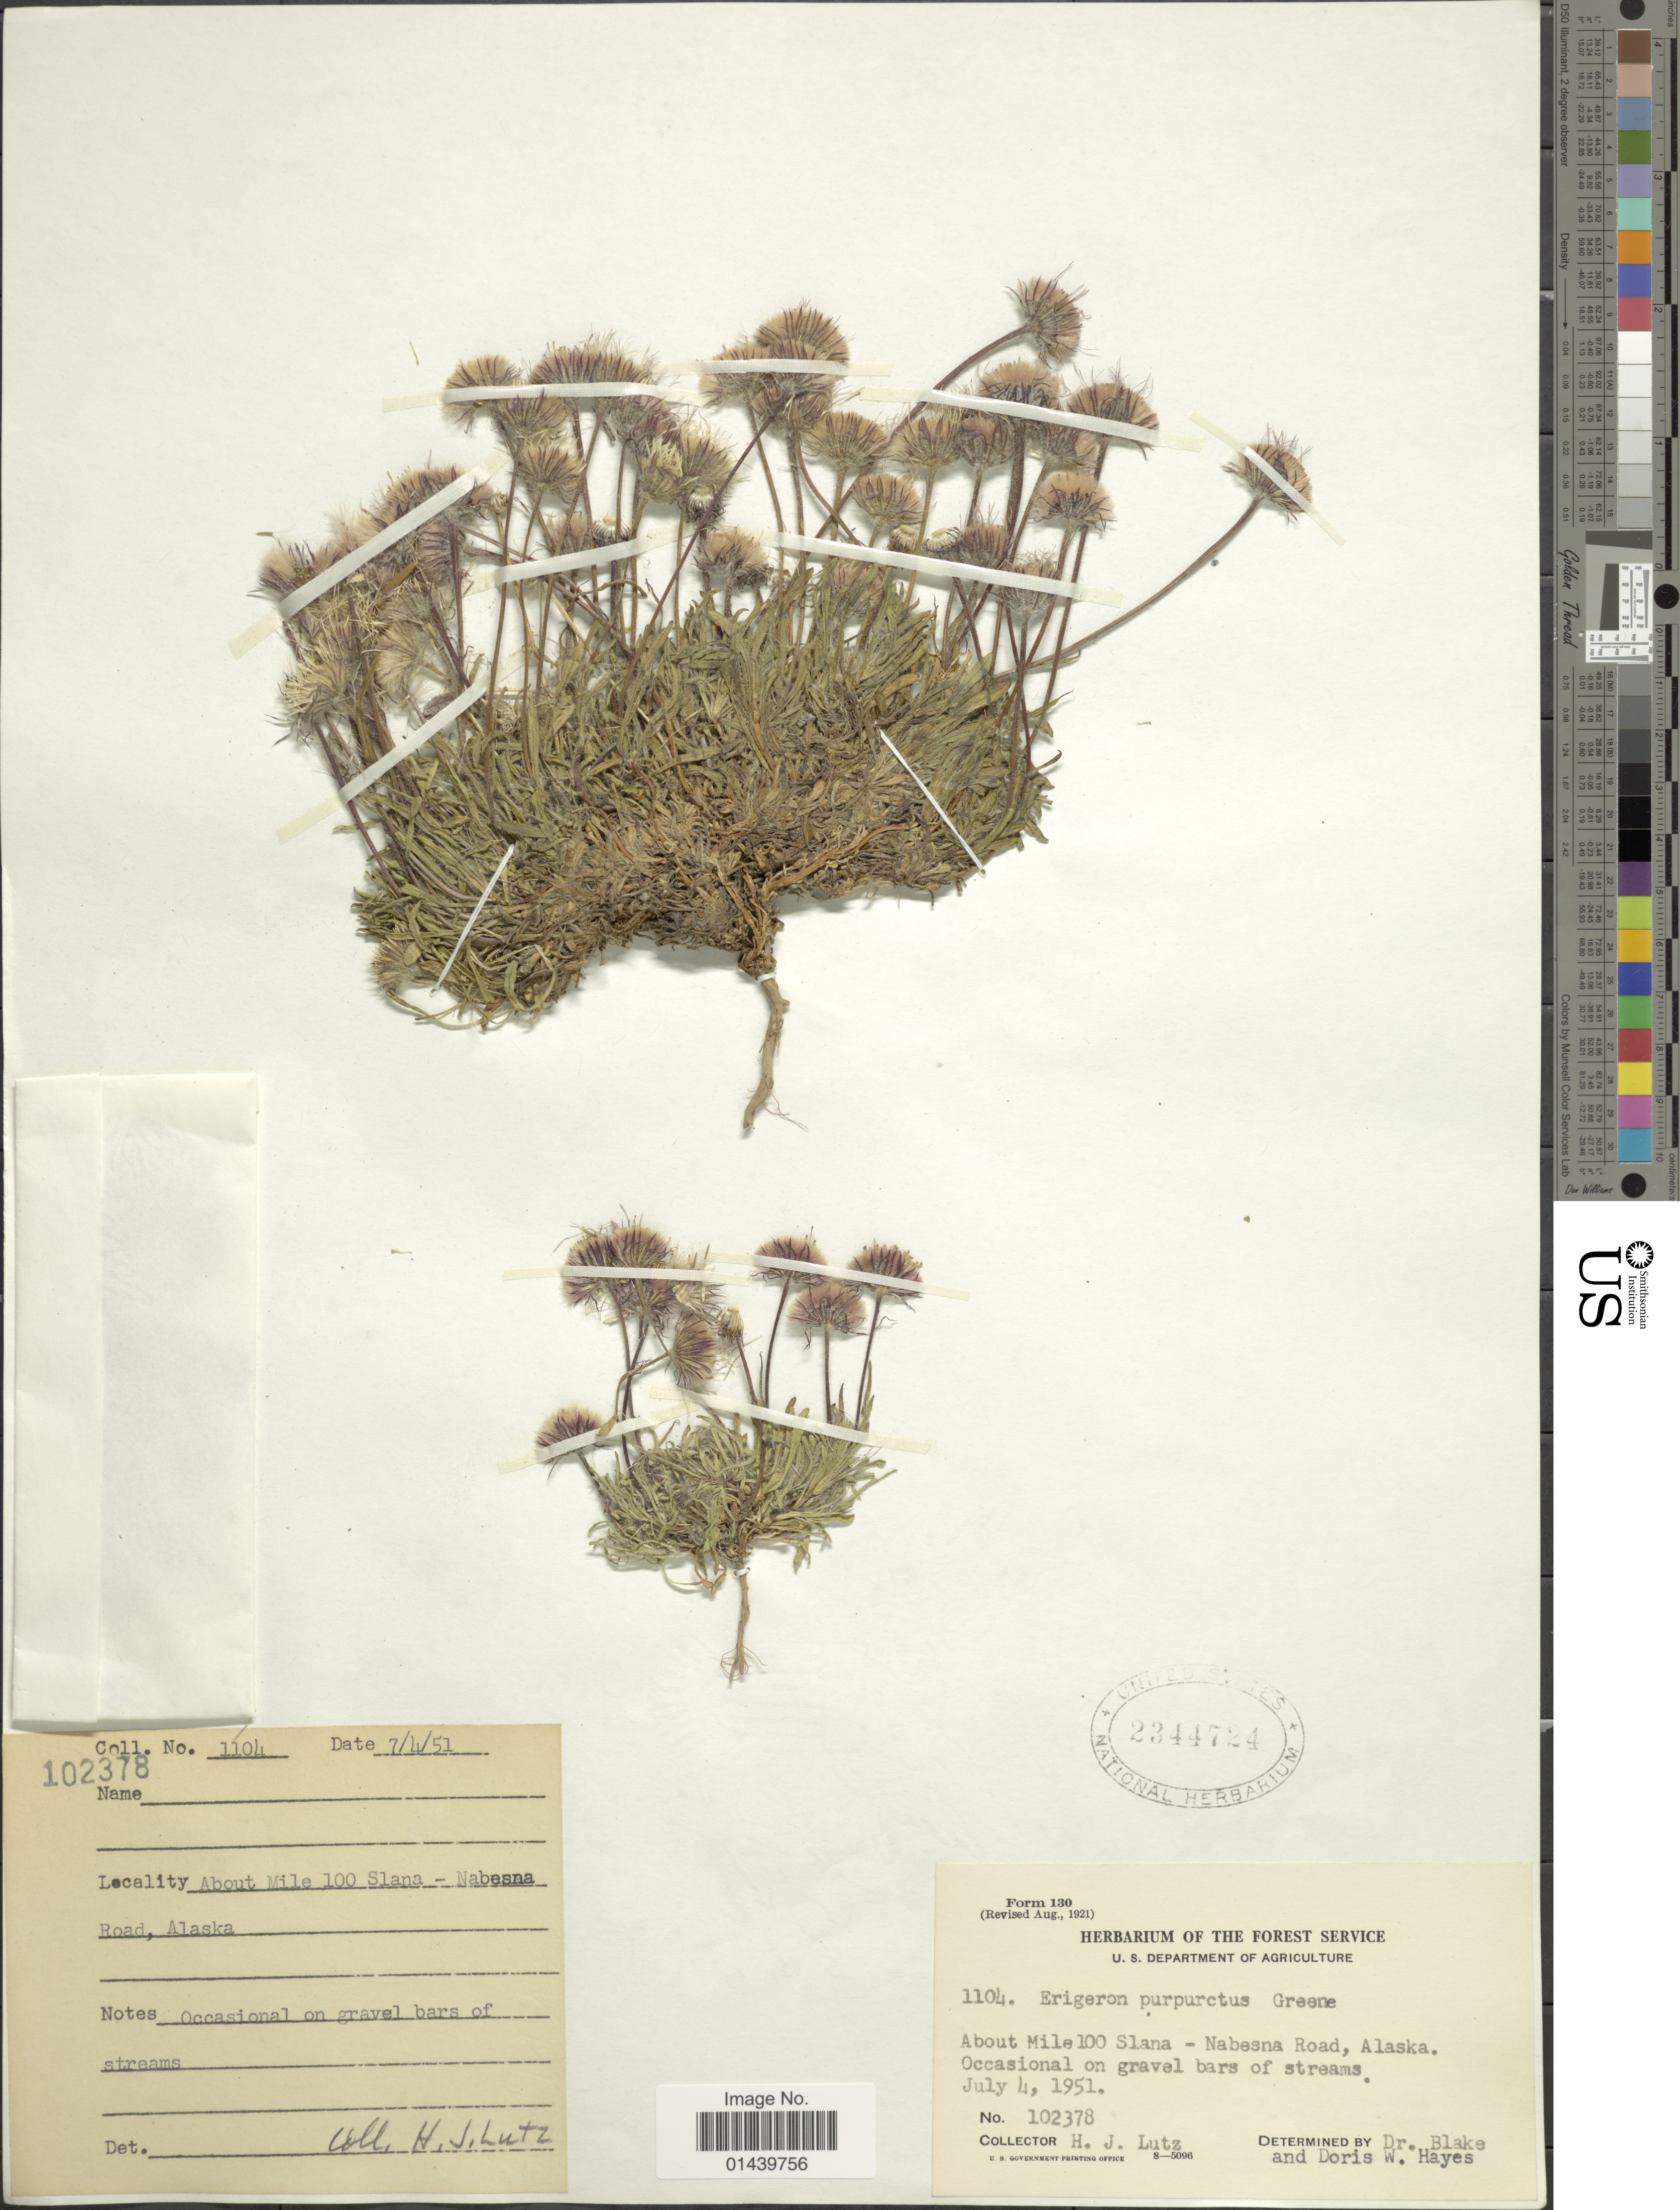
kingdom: Plantae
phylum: Tracheophyta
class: Magnoliopsida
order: Asterales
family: Asteraceae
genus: Erigeron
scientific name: Erigeron purpuratus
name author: Greene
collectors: H. J. Lutz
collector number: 102378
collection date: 1951-07-04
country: United States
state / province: Alaska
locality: About Mile 100 Slana - Nabesna Road. Occasional on gravel bars of streams.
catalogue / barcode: US 2344724